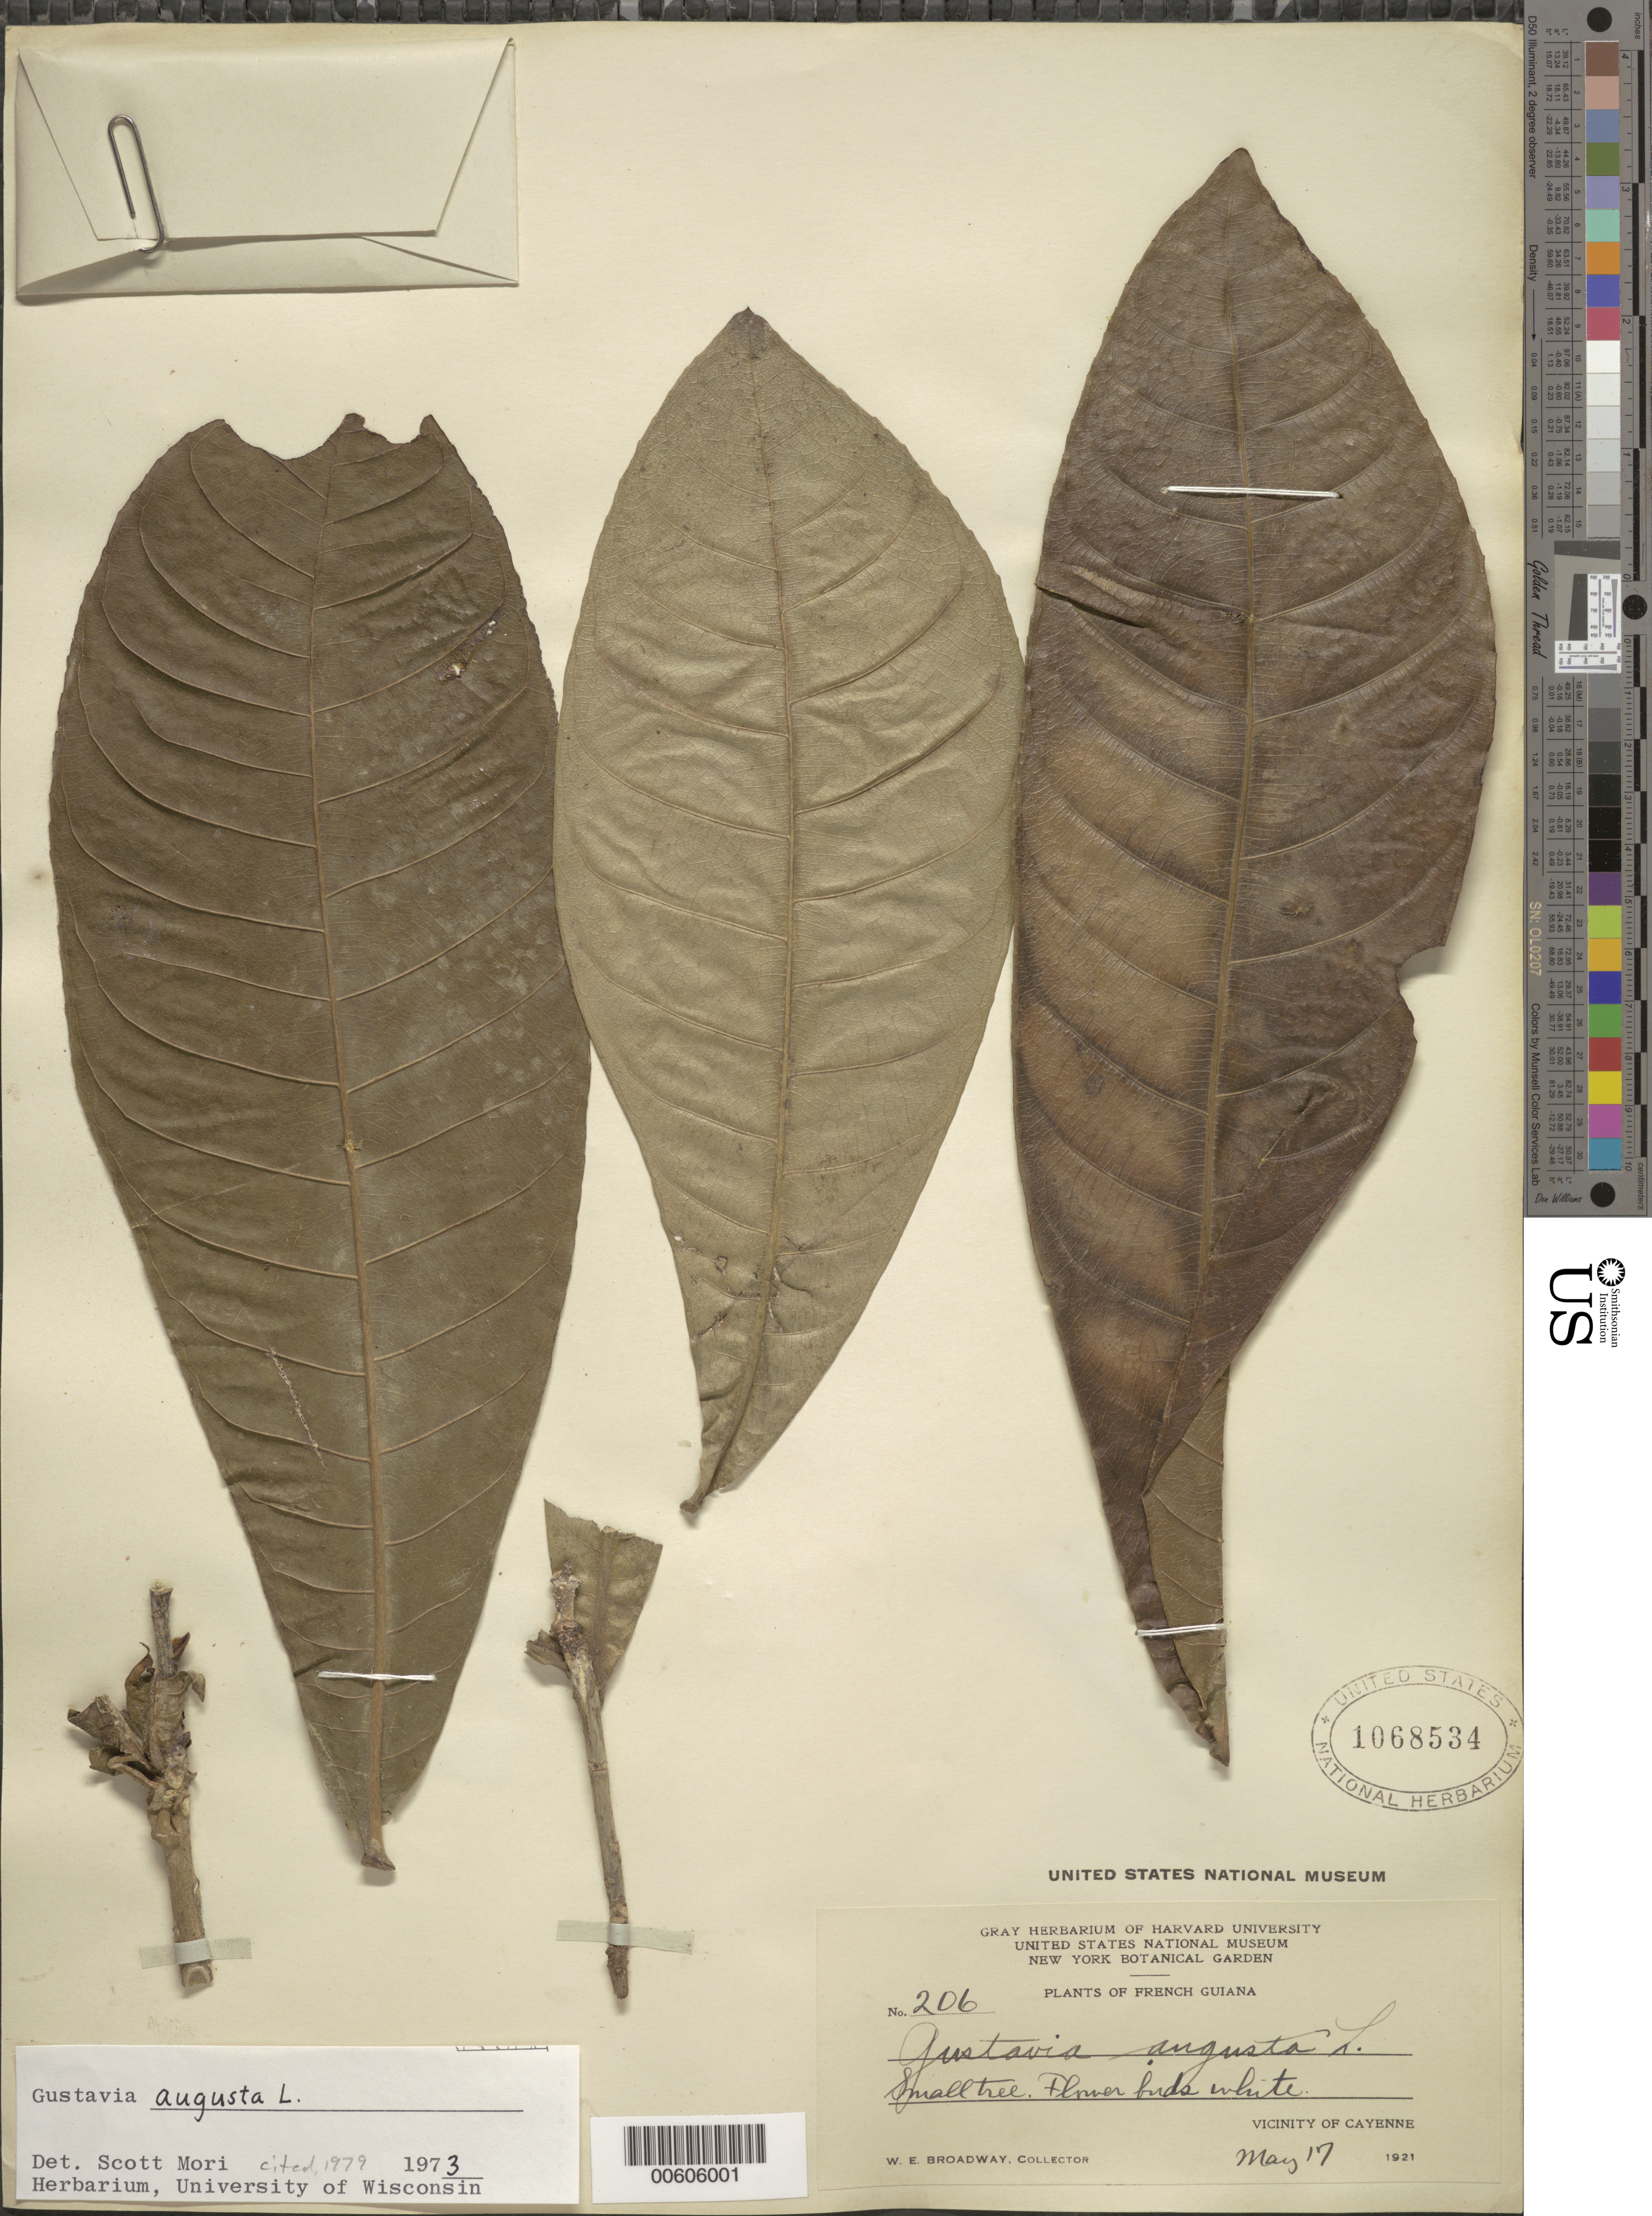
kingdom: Plantae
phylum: Tracheophyta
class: Magnoliopsida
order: Ericales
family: Lecythidaceae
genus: Gustavia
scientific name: Gustavia augusta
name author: L.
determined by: Mori, Scott A.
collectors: W. E. Broadway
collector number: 206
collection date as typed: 17-May-21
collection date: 1921-05-17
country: French Guiana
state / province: Cayenne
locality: Cayenne, vic.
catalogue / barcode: US 1068534